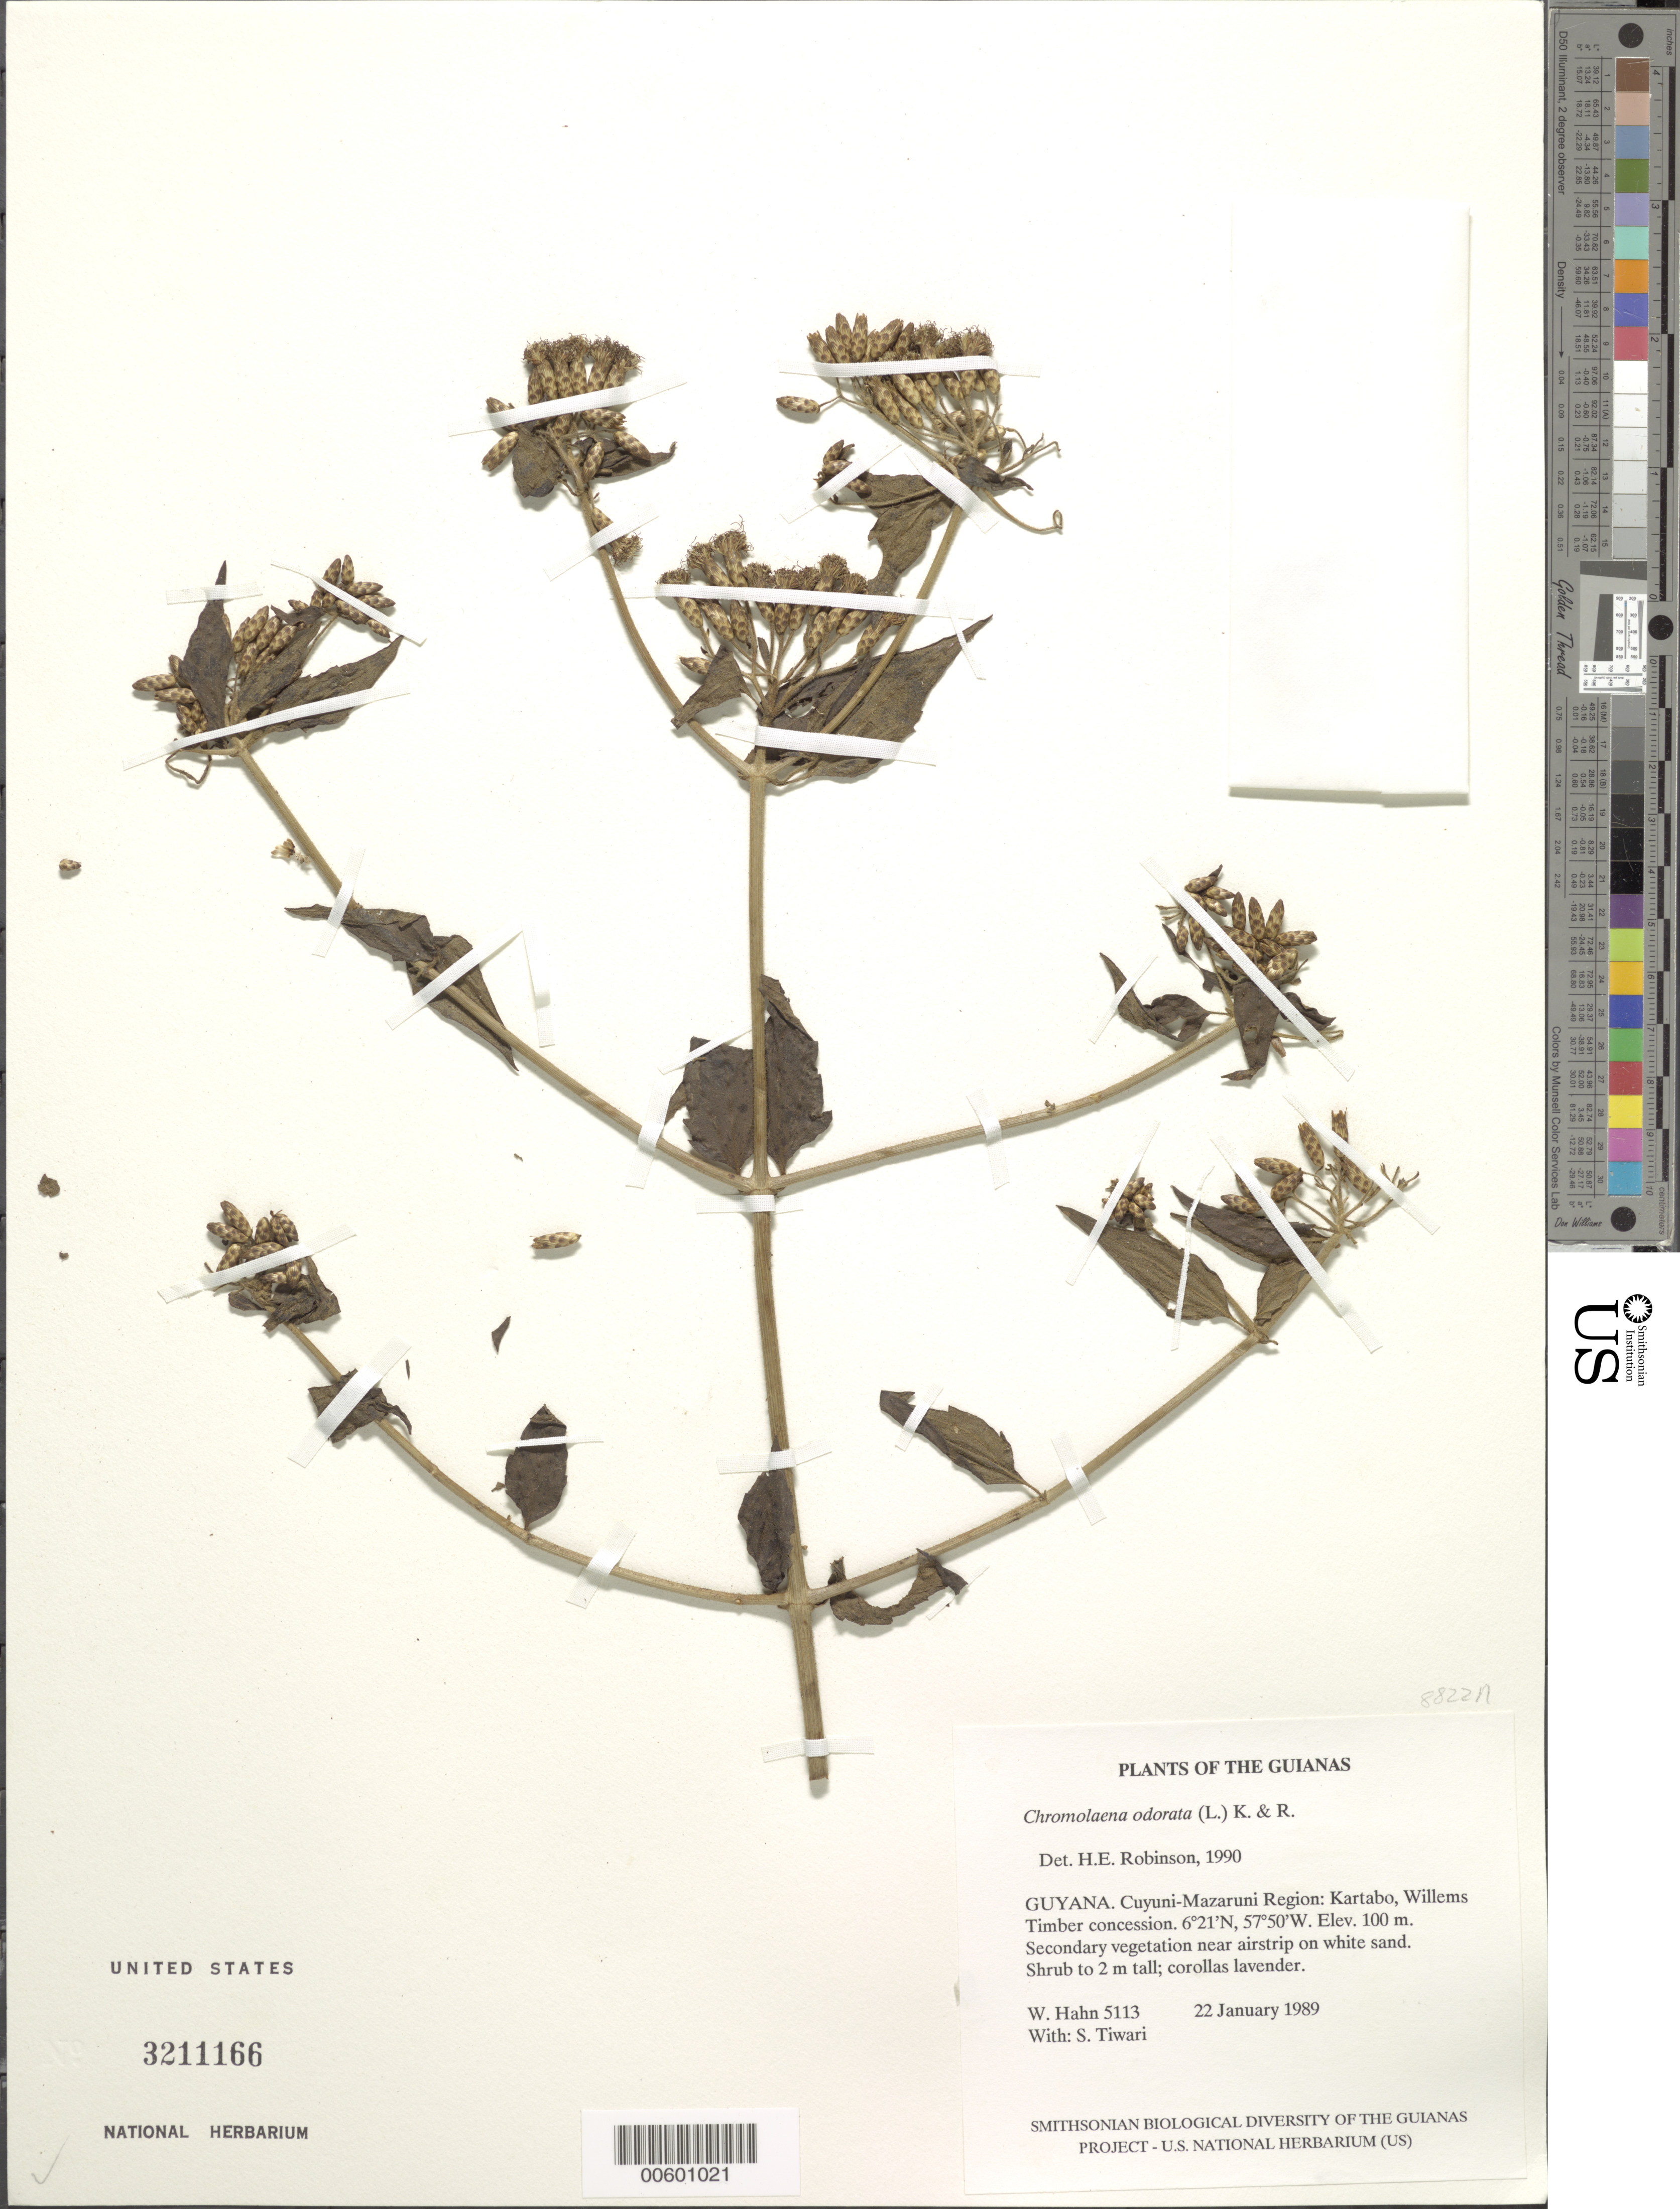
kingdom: Plantae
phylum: Tracheophyta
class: Magnoliopsida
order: Asterales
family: Asteraceae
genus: Chromolaena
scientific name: Chromolaena odorata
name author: (L.) R.M. King & H. Rob.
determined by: Robinson, Harold E., (US)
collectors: W. Hahn & S. Tiwari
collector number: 5113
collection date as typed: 22 January 1989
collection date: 1989-01-22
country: Guyana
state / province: Cuyuni-Mazaruni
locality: Kartabo, Willems Timber concession. Near airstrip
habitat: Secondary vegetation on white sand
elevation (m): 100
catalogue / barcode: US 3211166